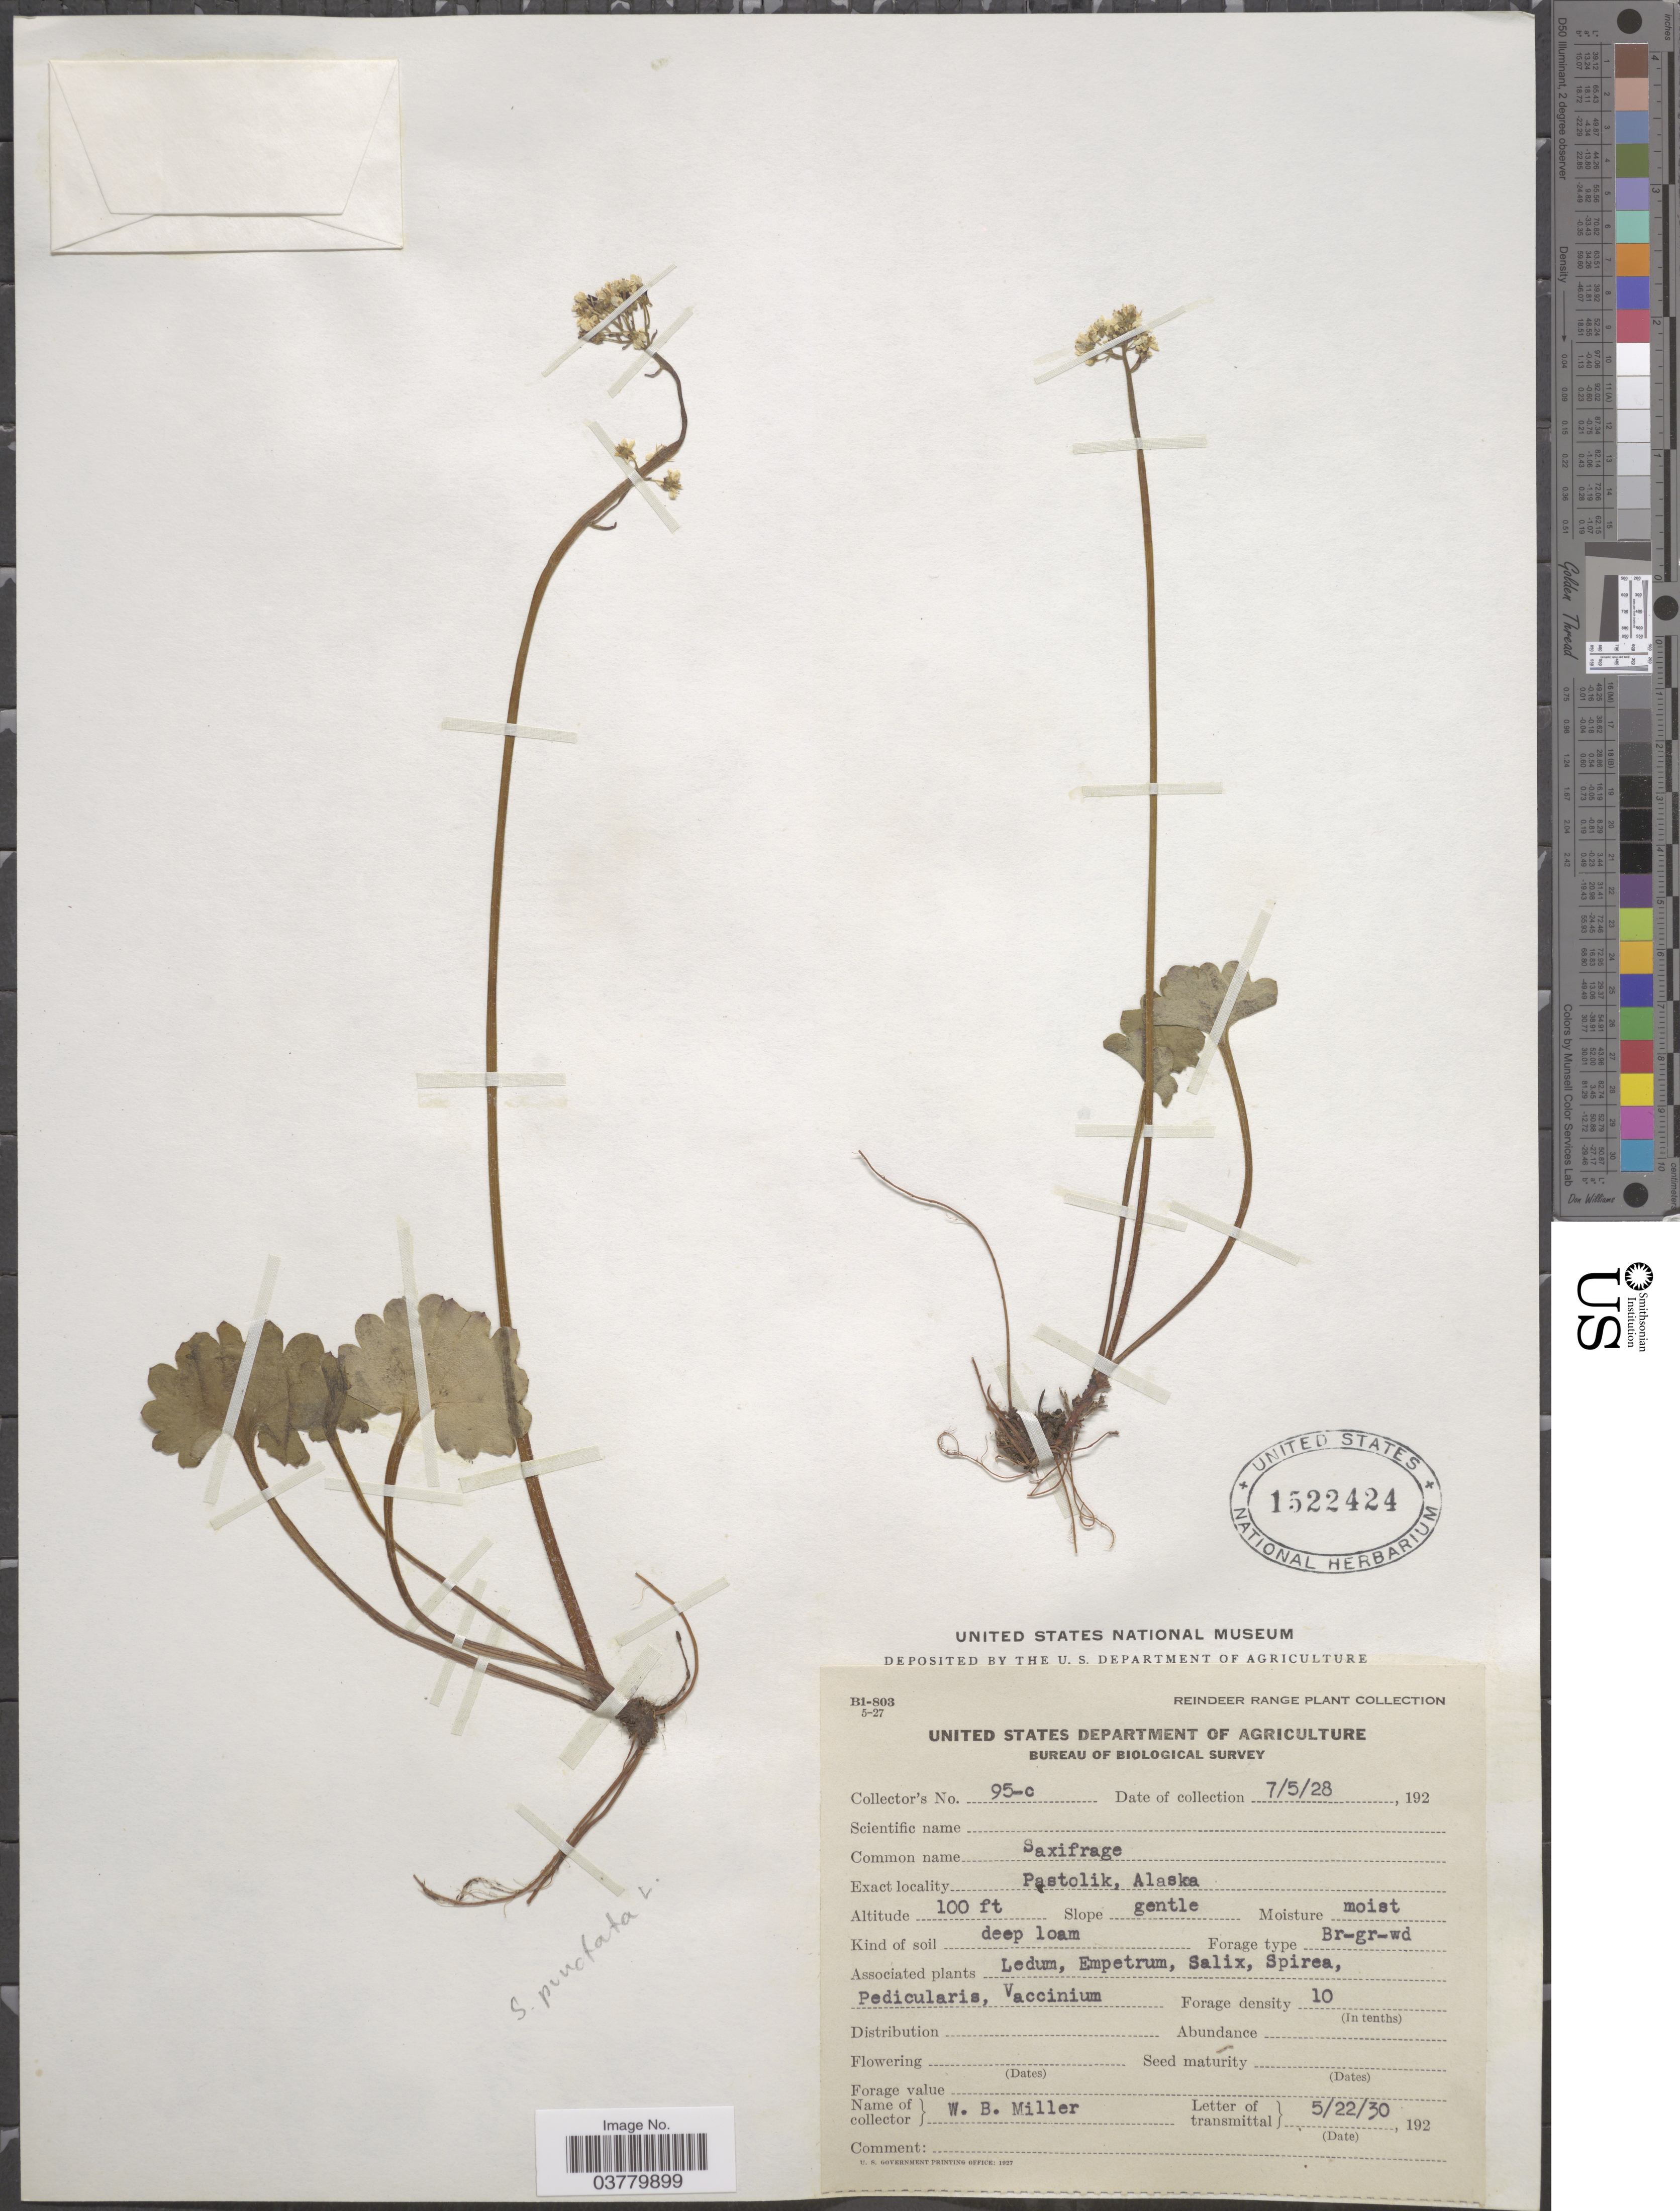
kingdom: Plantae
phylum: Tracheophyta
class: Magnoliopsida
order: Saxifragales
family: Saxifragaceae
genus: Micranthes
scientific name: Micranthes nelsoniana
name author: (D. Don) Small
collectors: W. Miller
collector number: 95-c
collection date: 1928-07-05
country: United States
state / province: Alaska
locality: Pastolik.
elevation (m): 30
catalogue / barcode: US 1522424